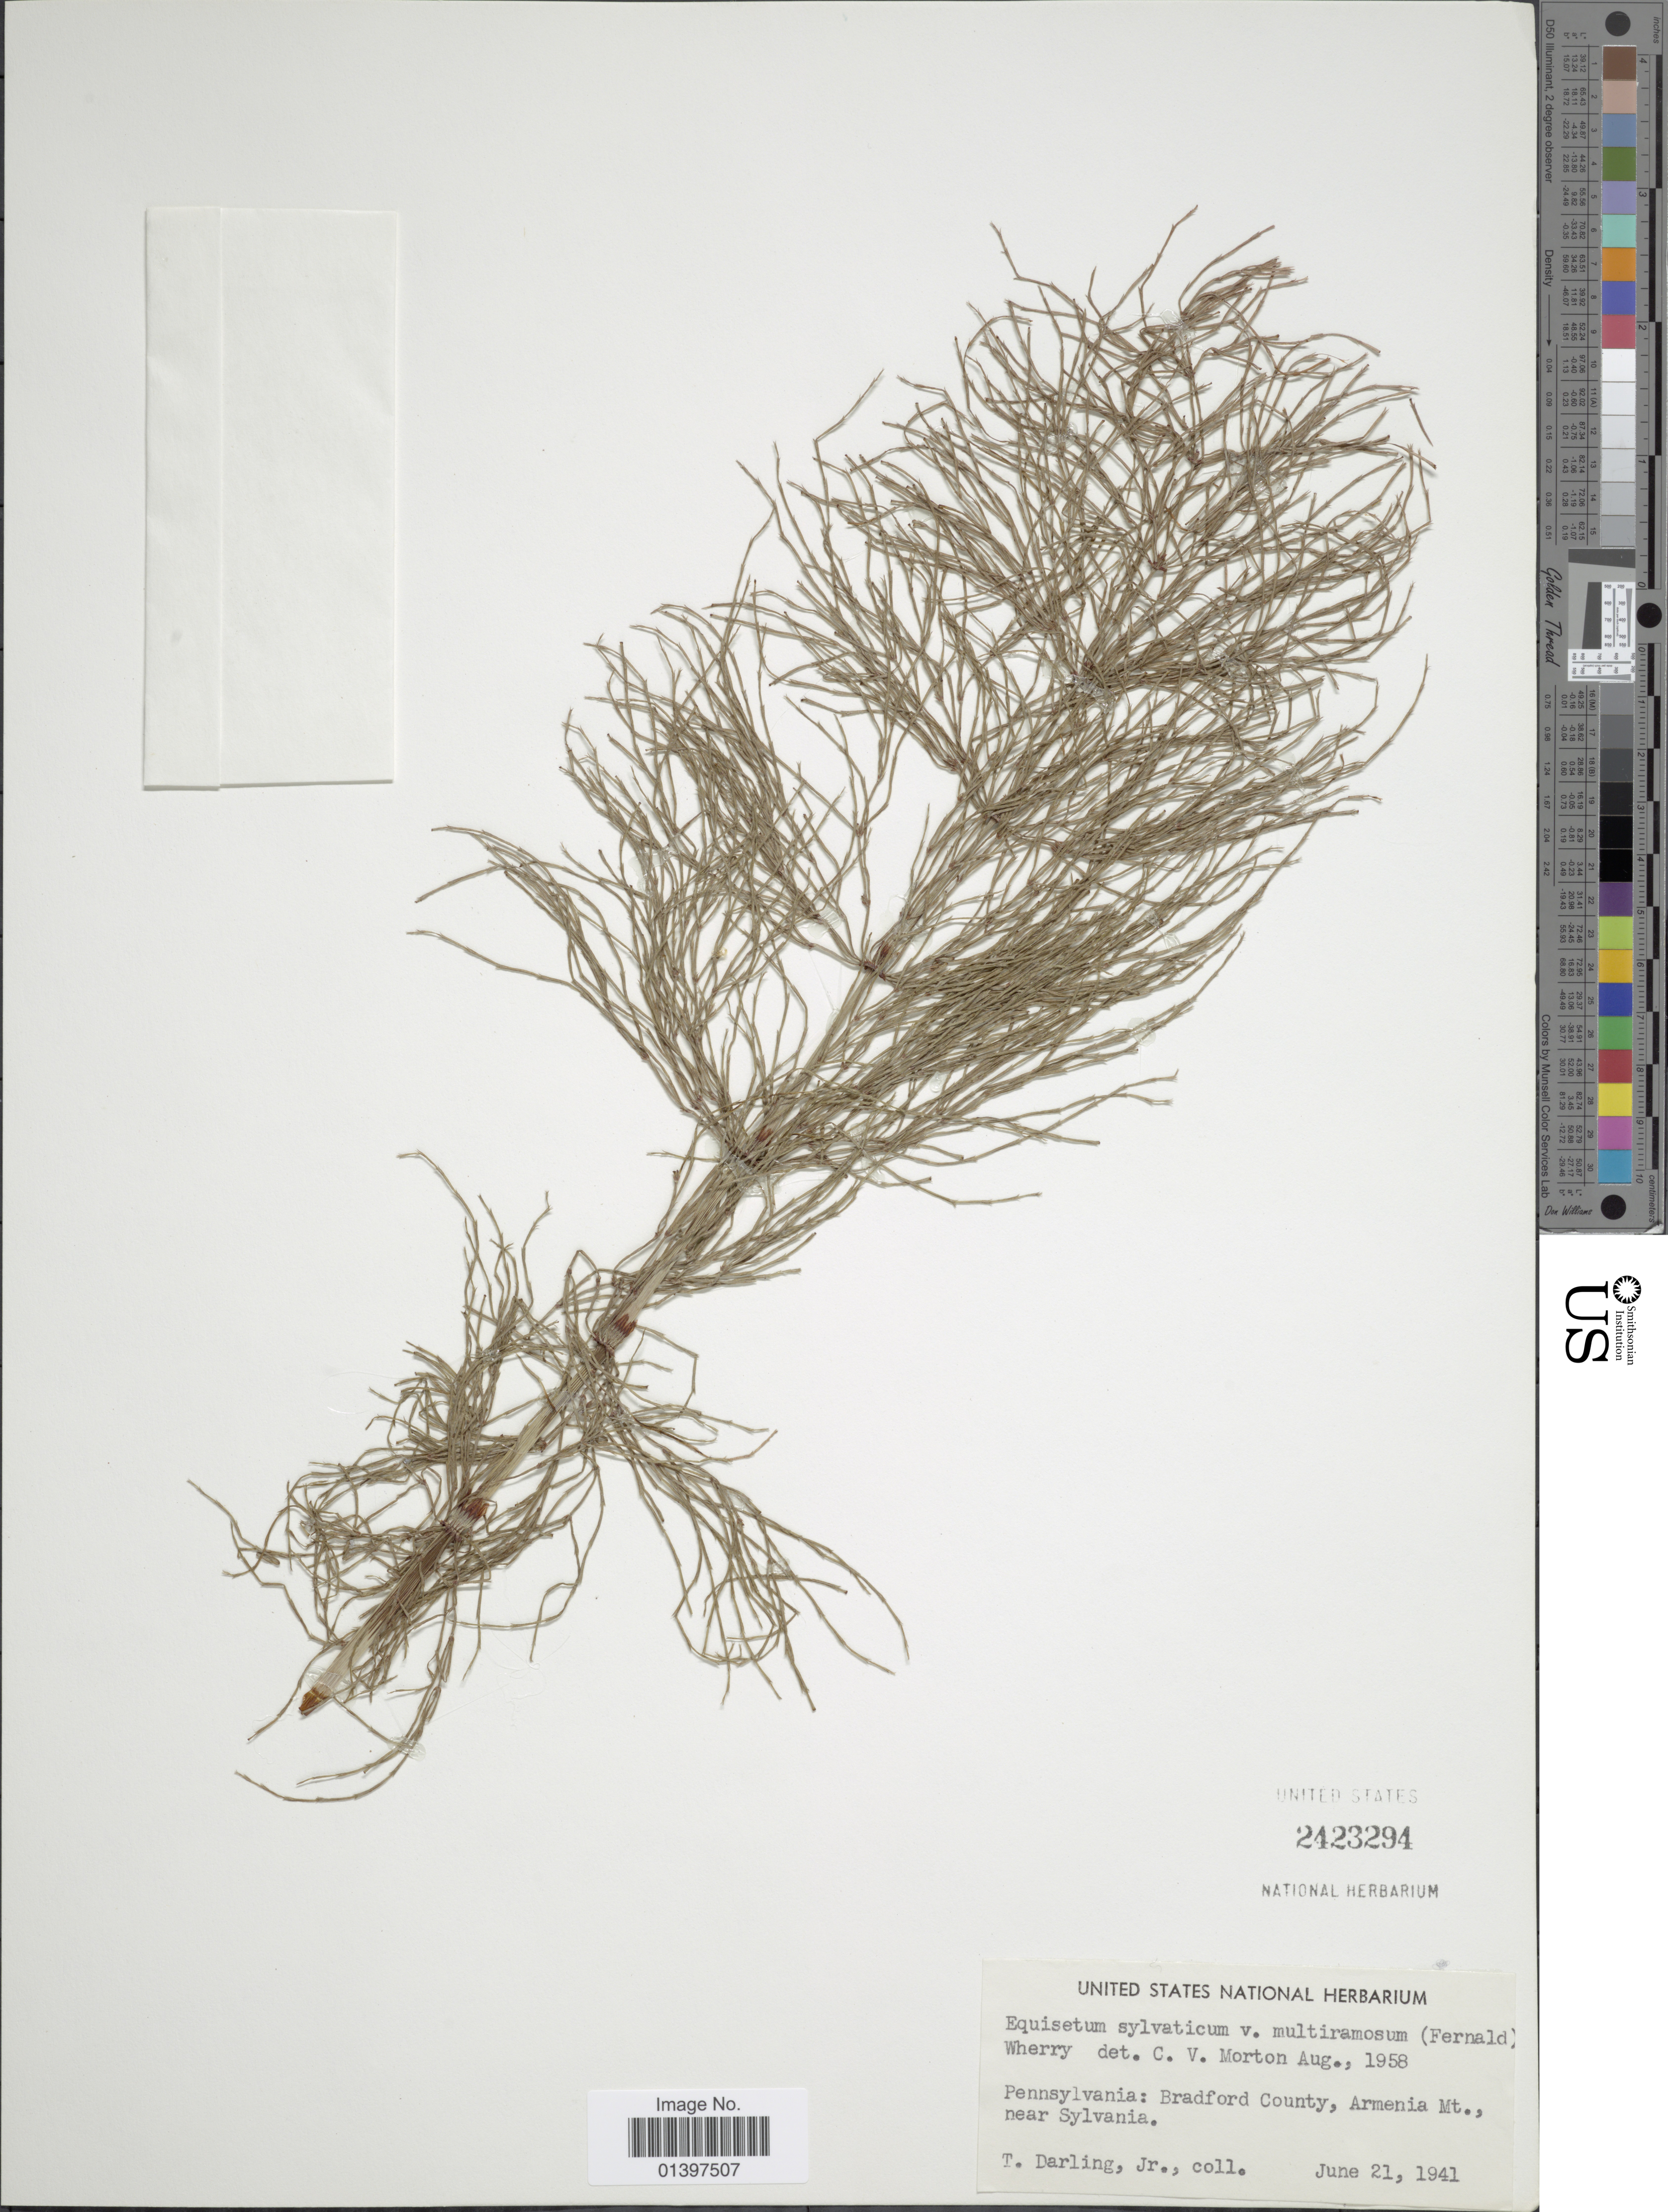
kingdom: Plantae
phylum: Tracheophyta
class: Polypodiopsida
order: Equisetales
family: Equisetaceae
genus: Equisetum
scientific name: Equisetum sylvaticum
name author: L.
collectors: T. Darling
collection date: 1941-06-21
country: United States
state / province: Pennsylvania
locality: Bradford County, Armenia Mt., near Sylvania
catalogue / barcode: US 2423294